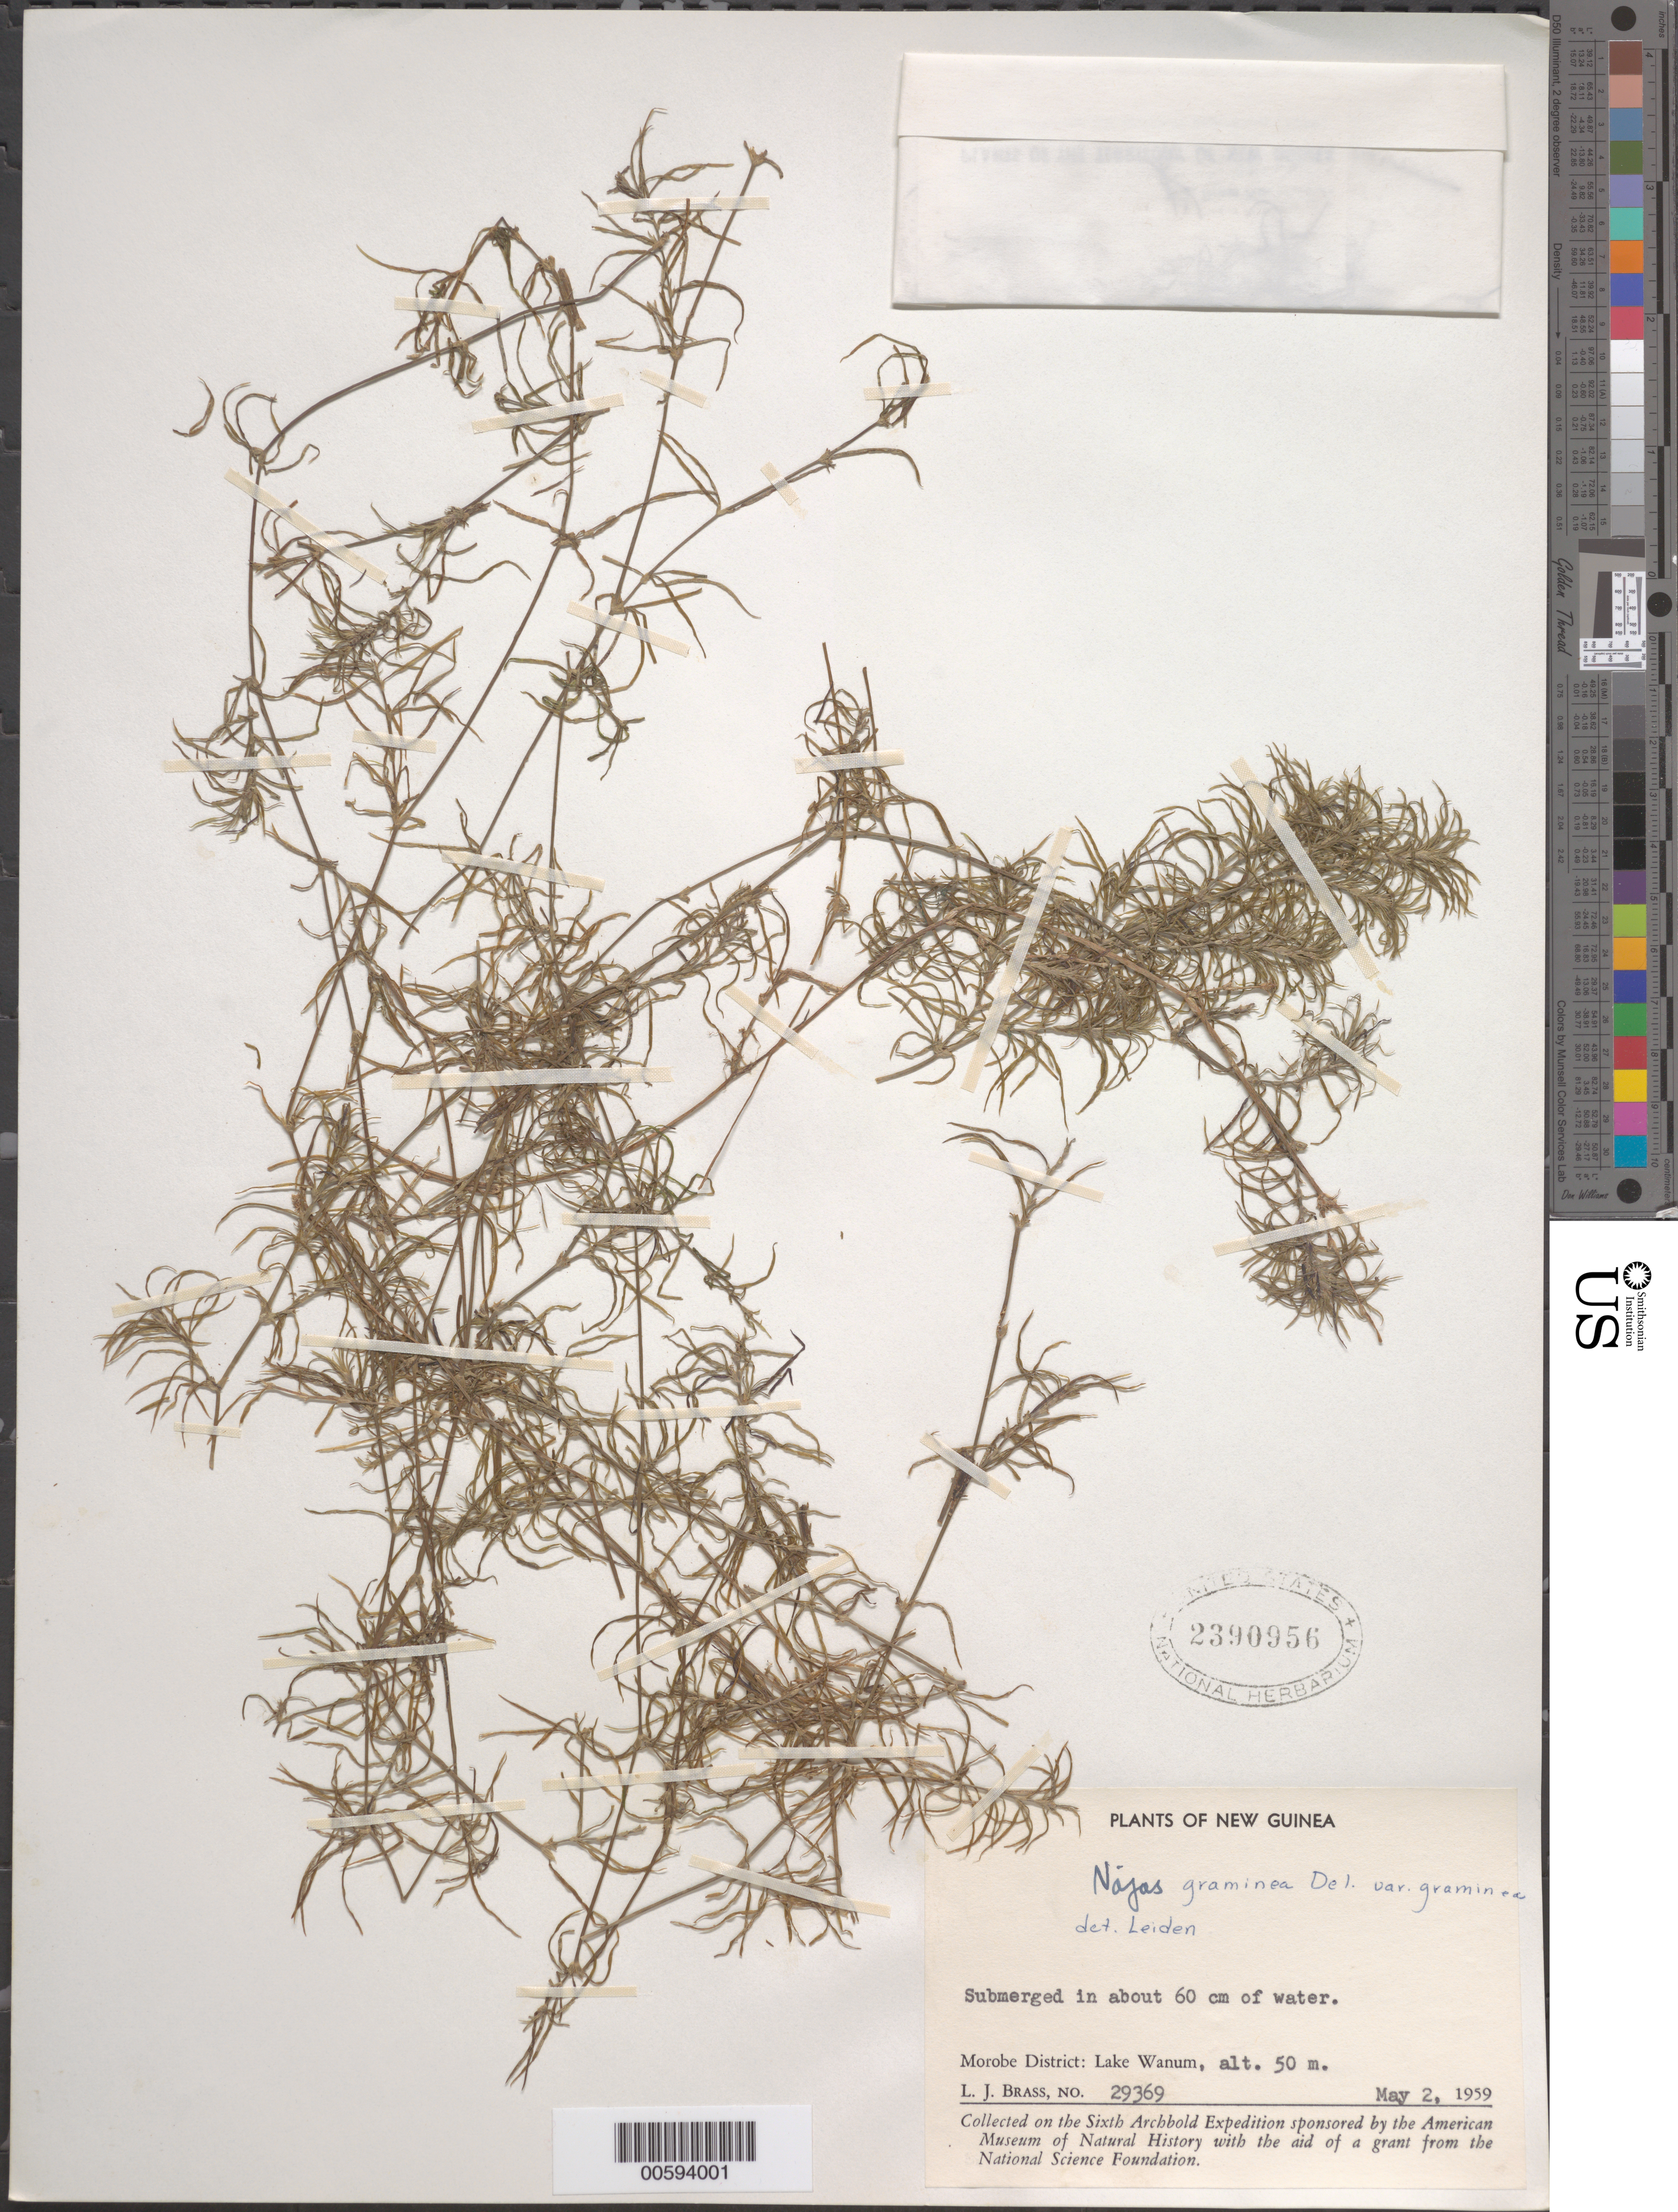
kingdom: Plantae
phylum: Tracheophyta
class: Liliopsida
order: Alismatales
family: Hydrocharitaceae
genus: Najas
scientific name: Najas graminea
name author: Delile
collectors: L. J. Brass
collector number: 29369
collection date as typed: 02 May 1959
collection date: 1959-05-02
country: Papua New Guinea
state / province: Morobe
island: New Guinea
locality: Lake Wanum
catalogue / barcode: US 2390956